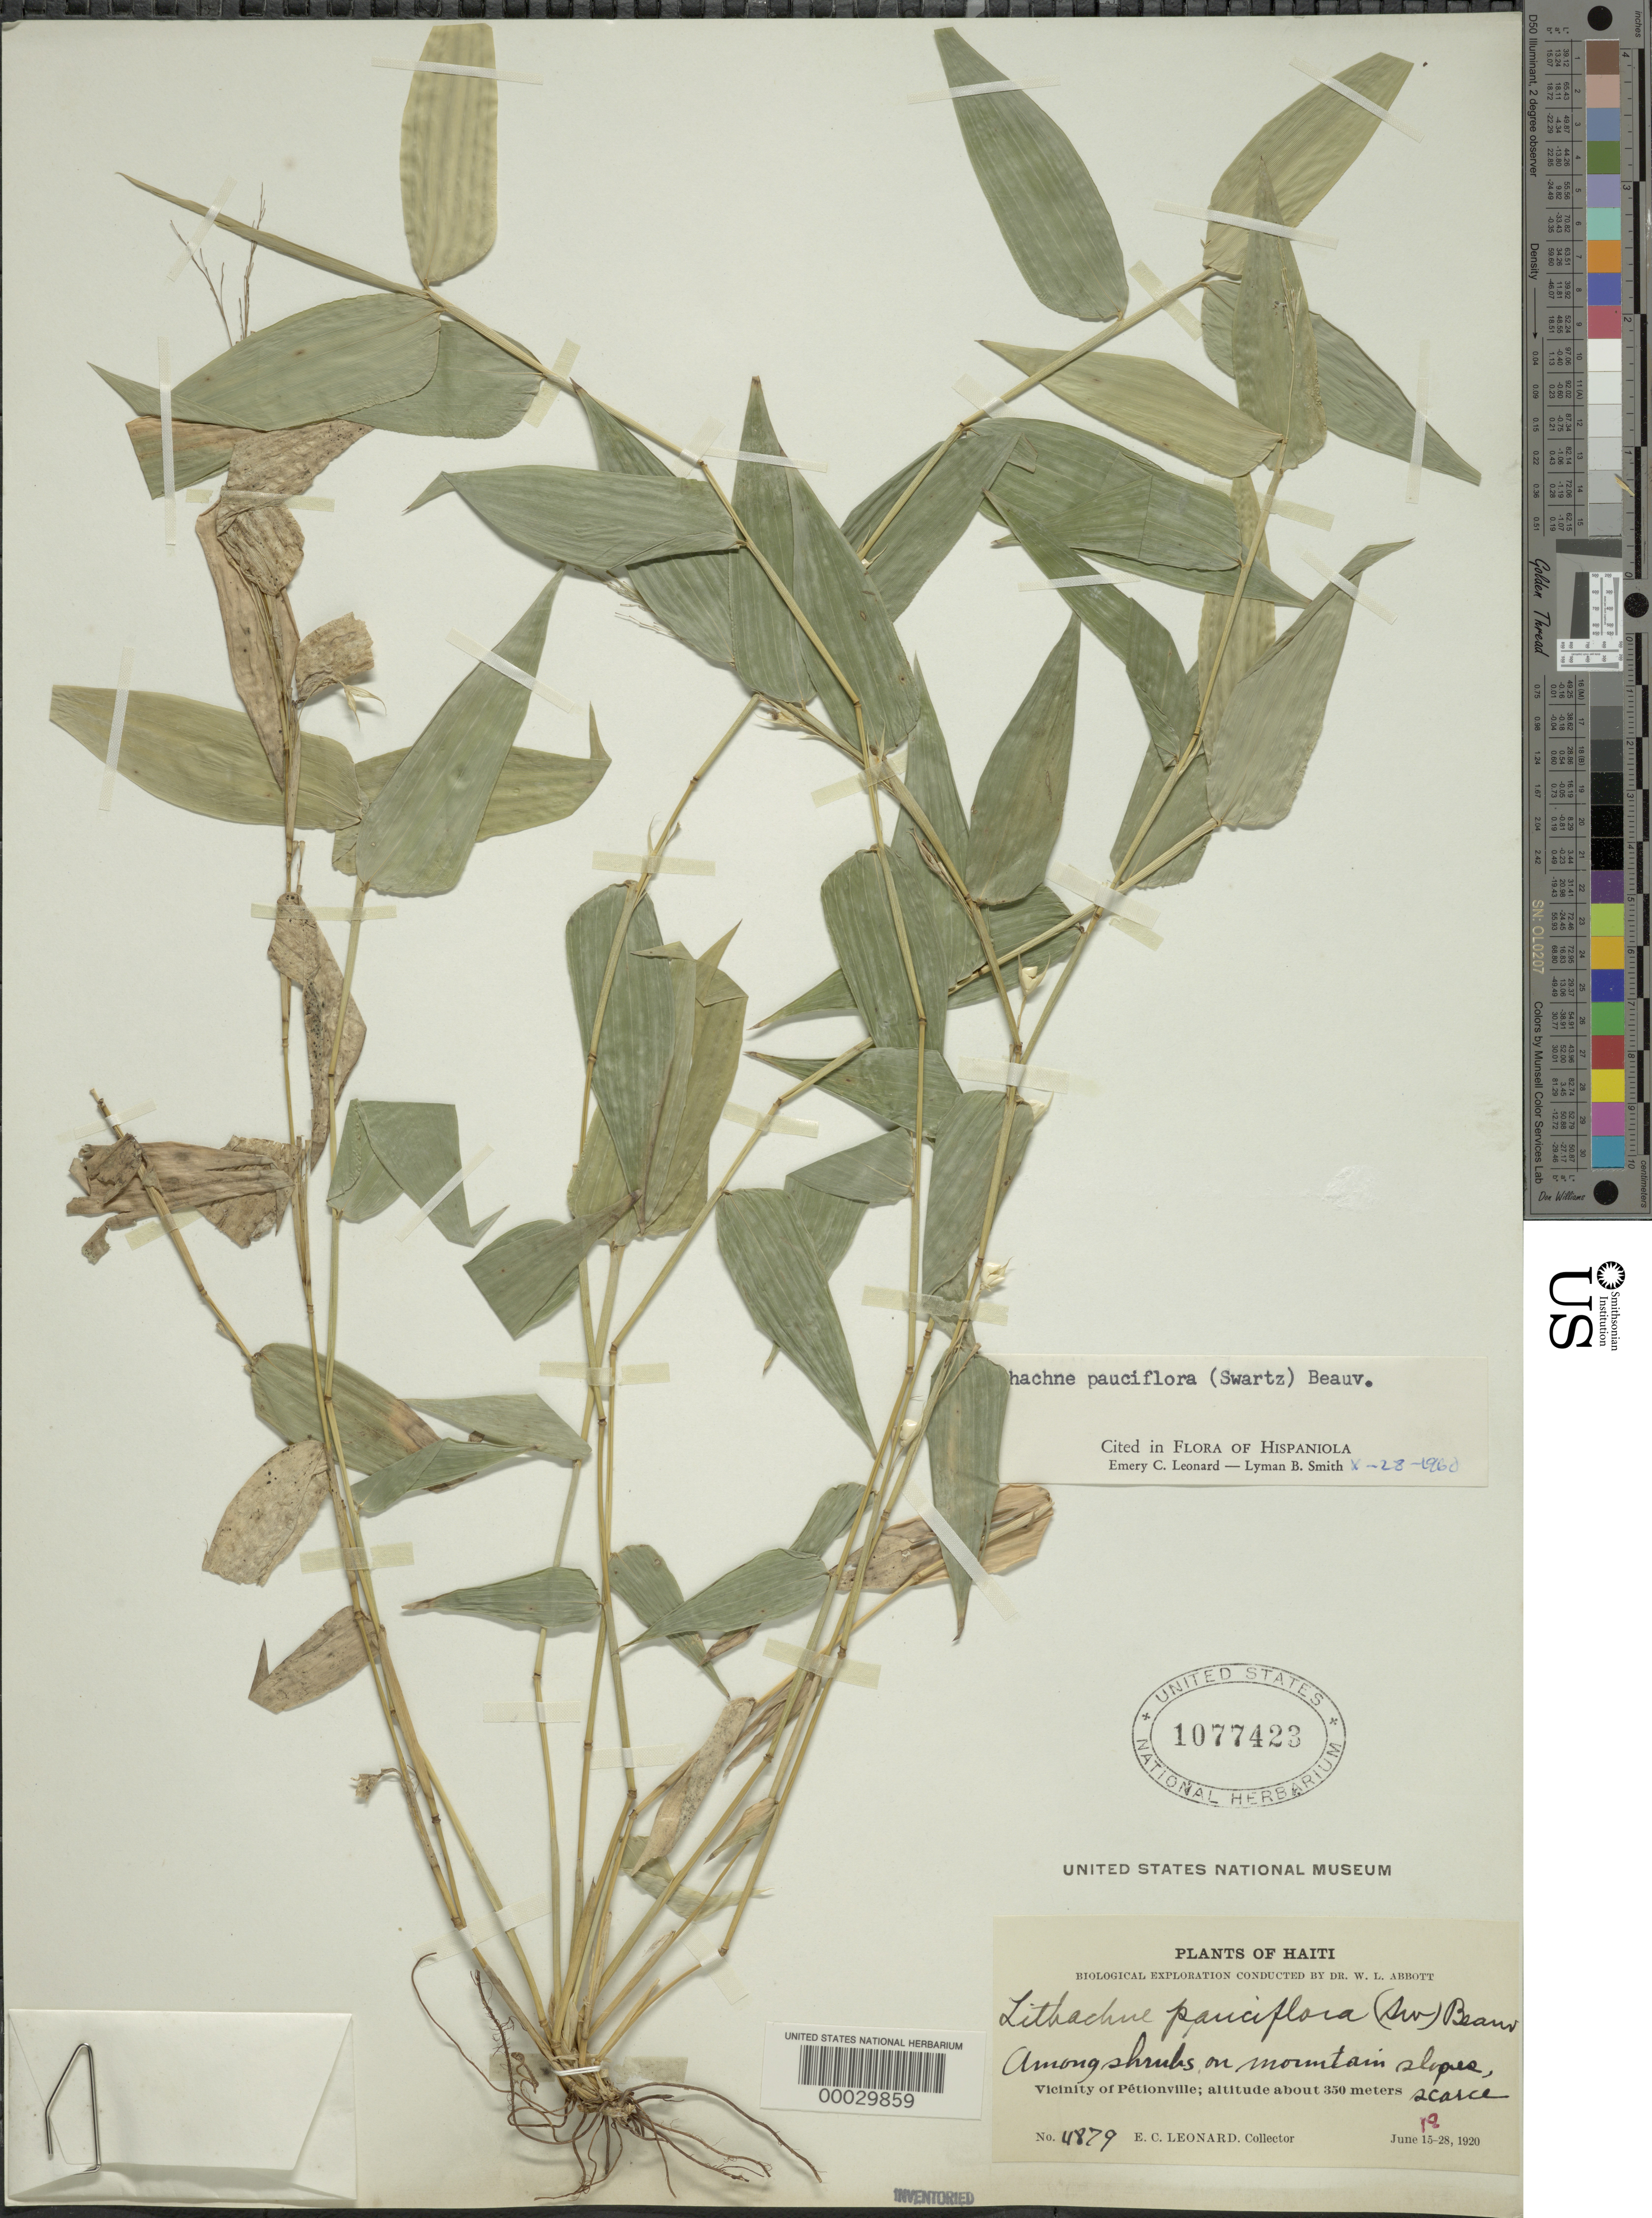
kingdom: Plantae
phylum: Tracheophyta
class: Liliopsida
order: Poales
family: Poaceae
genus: Lithachne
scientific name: Lithachne pauciflora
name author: (Sw.) P. Beauv.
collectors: E. C. Leonard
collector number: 4879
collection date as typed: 18 Jun 1920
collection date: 1920-06-18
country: Haiti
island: Hispaniola Island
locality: Petionville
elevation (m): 350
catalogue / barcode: US 1077423